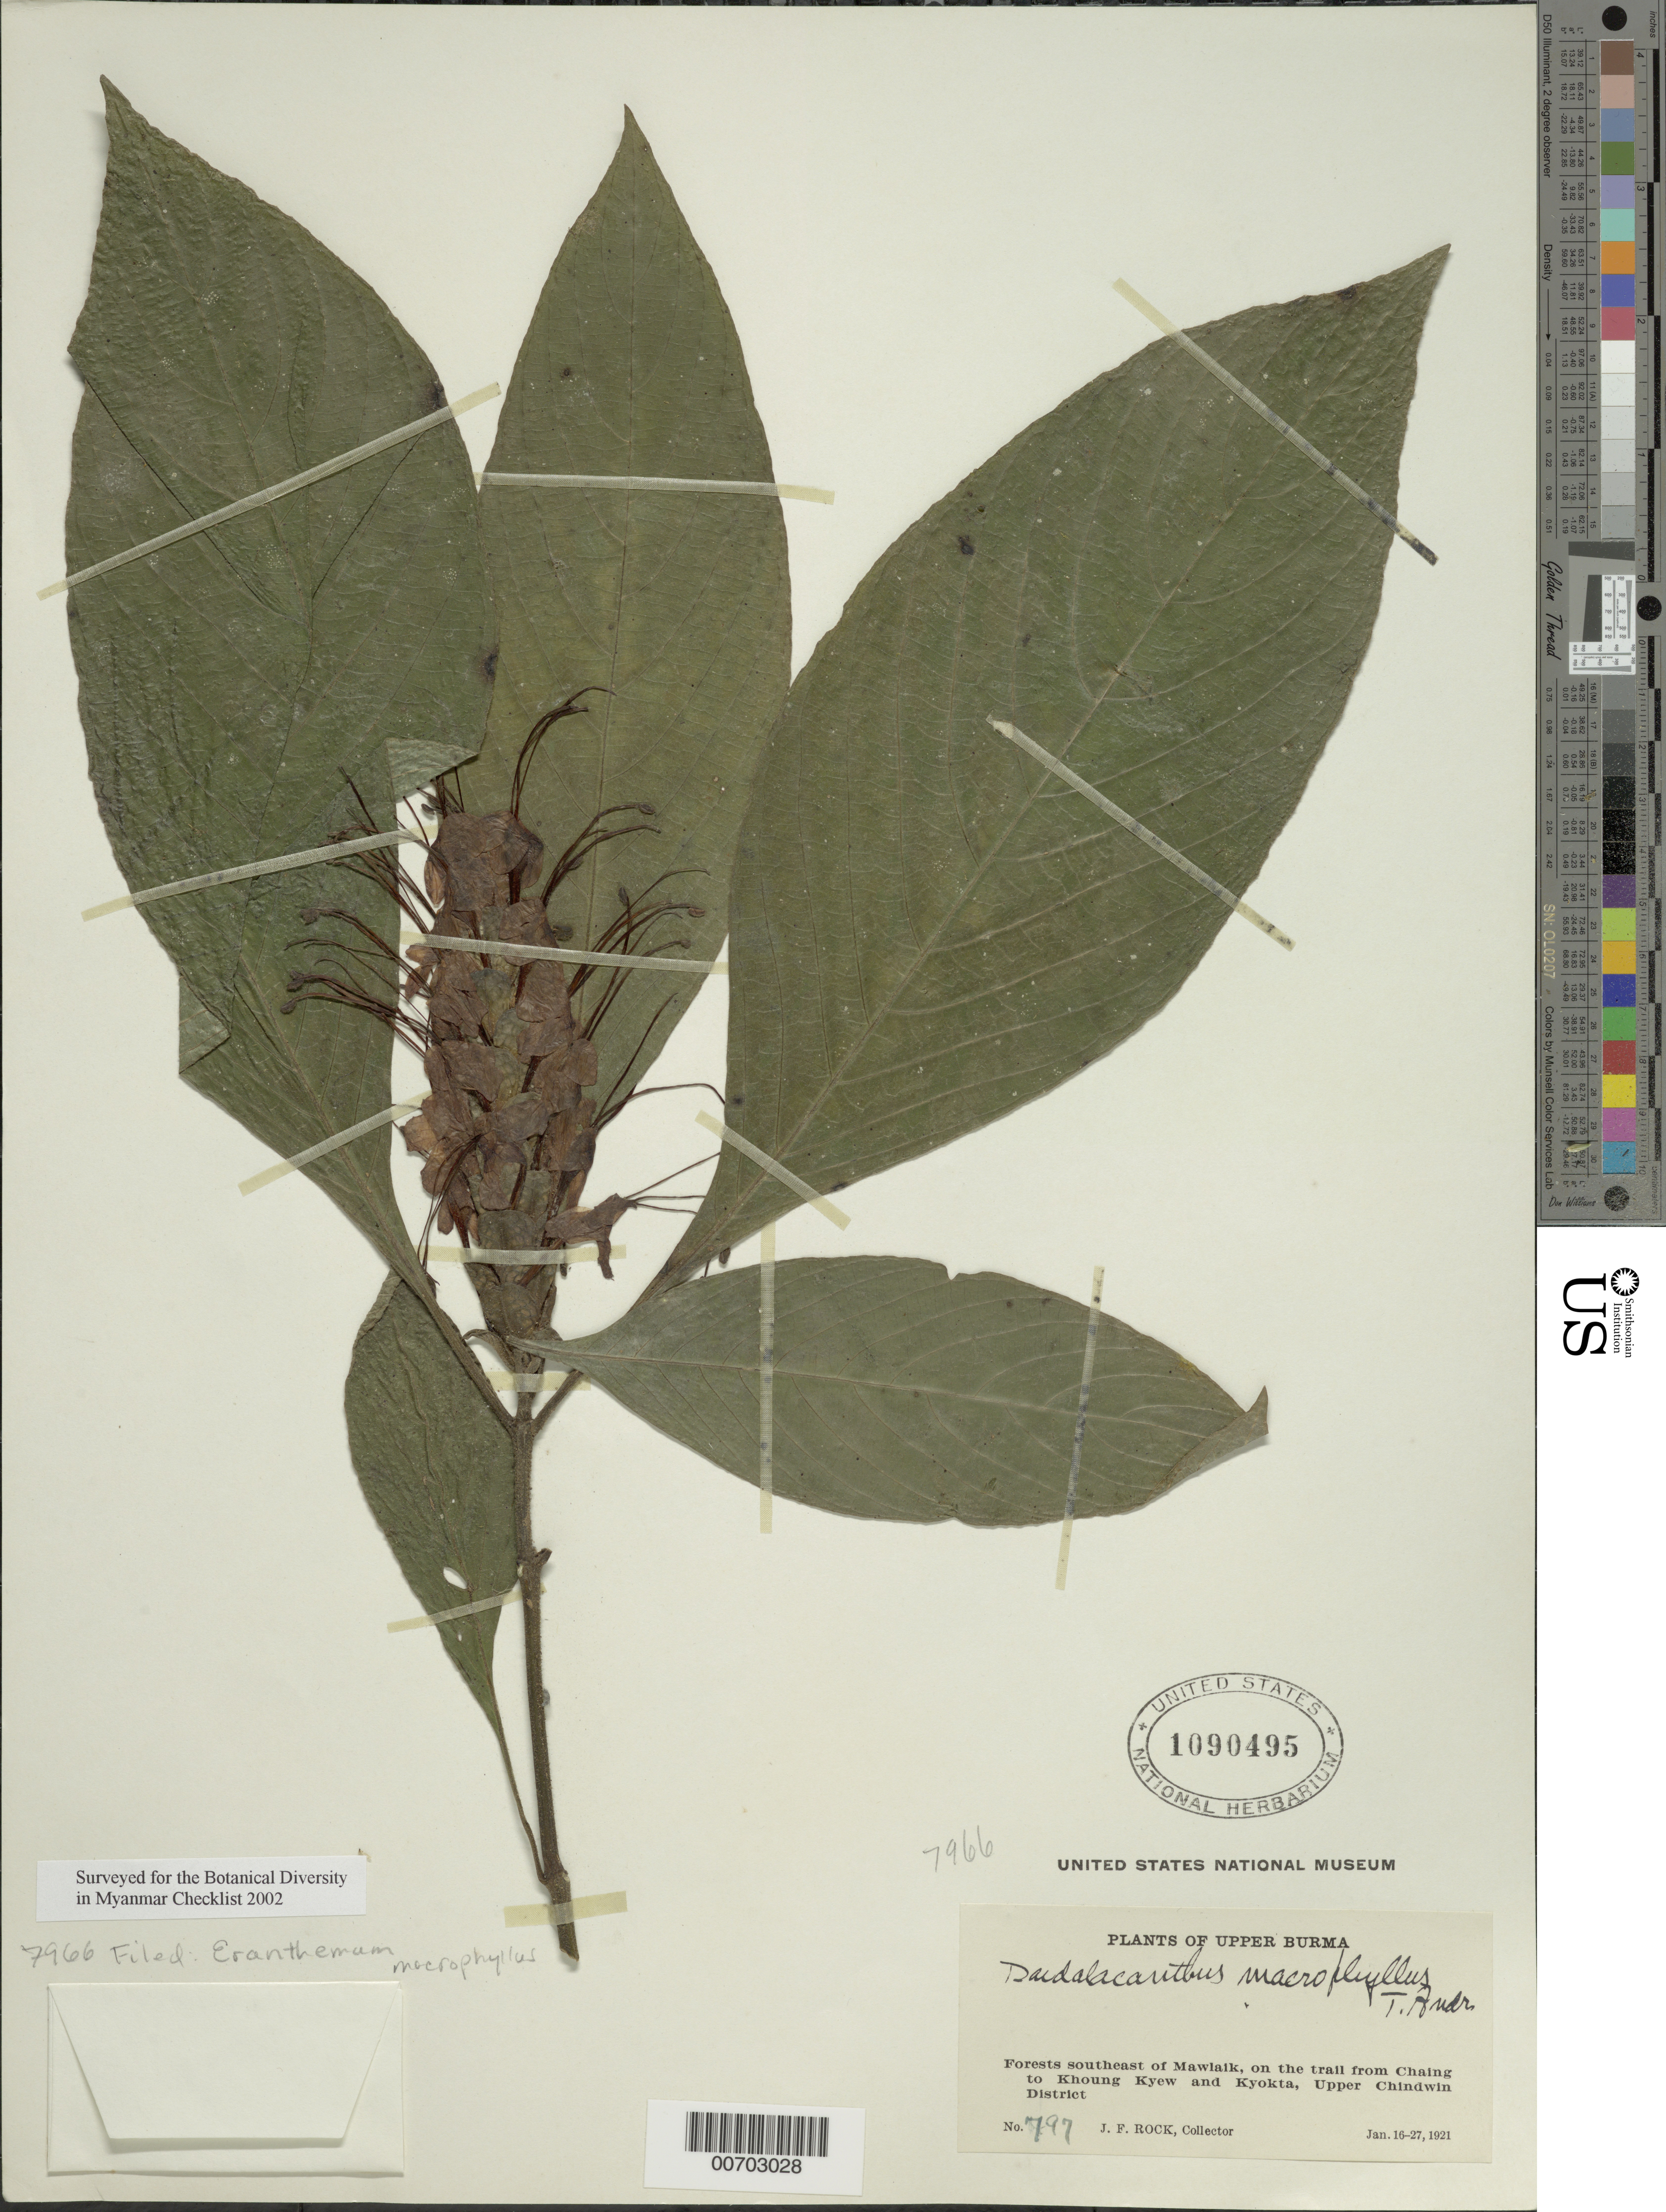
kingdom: Plantae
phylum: Tracheophyta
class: Magnoliopsida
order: Lamiales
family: Acanthaceae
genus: Eranthemum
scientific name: Eranthemum macrophyllum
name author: Wall. ex Nees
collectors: J. F. Rock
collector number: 797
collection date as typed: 16 Jan 1921 to 27 Jan 1921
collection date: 1921-01-16/1921-01-27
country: Myanmar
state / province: Sagaing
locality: Upper Chindwin Dist., Mawlaik, on trail from Chaing to Khoung Kyew & Kyokta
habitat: Forest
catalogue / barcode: US 1090495